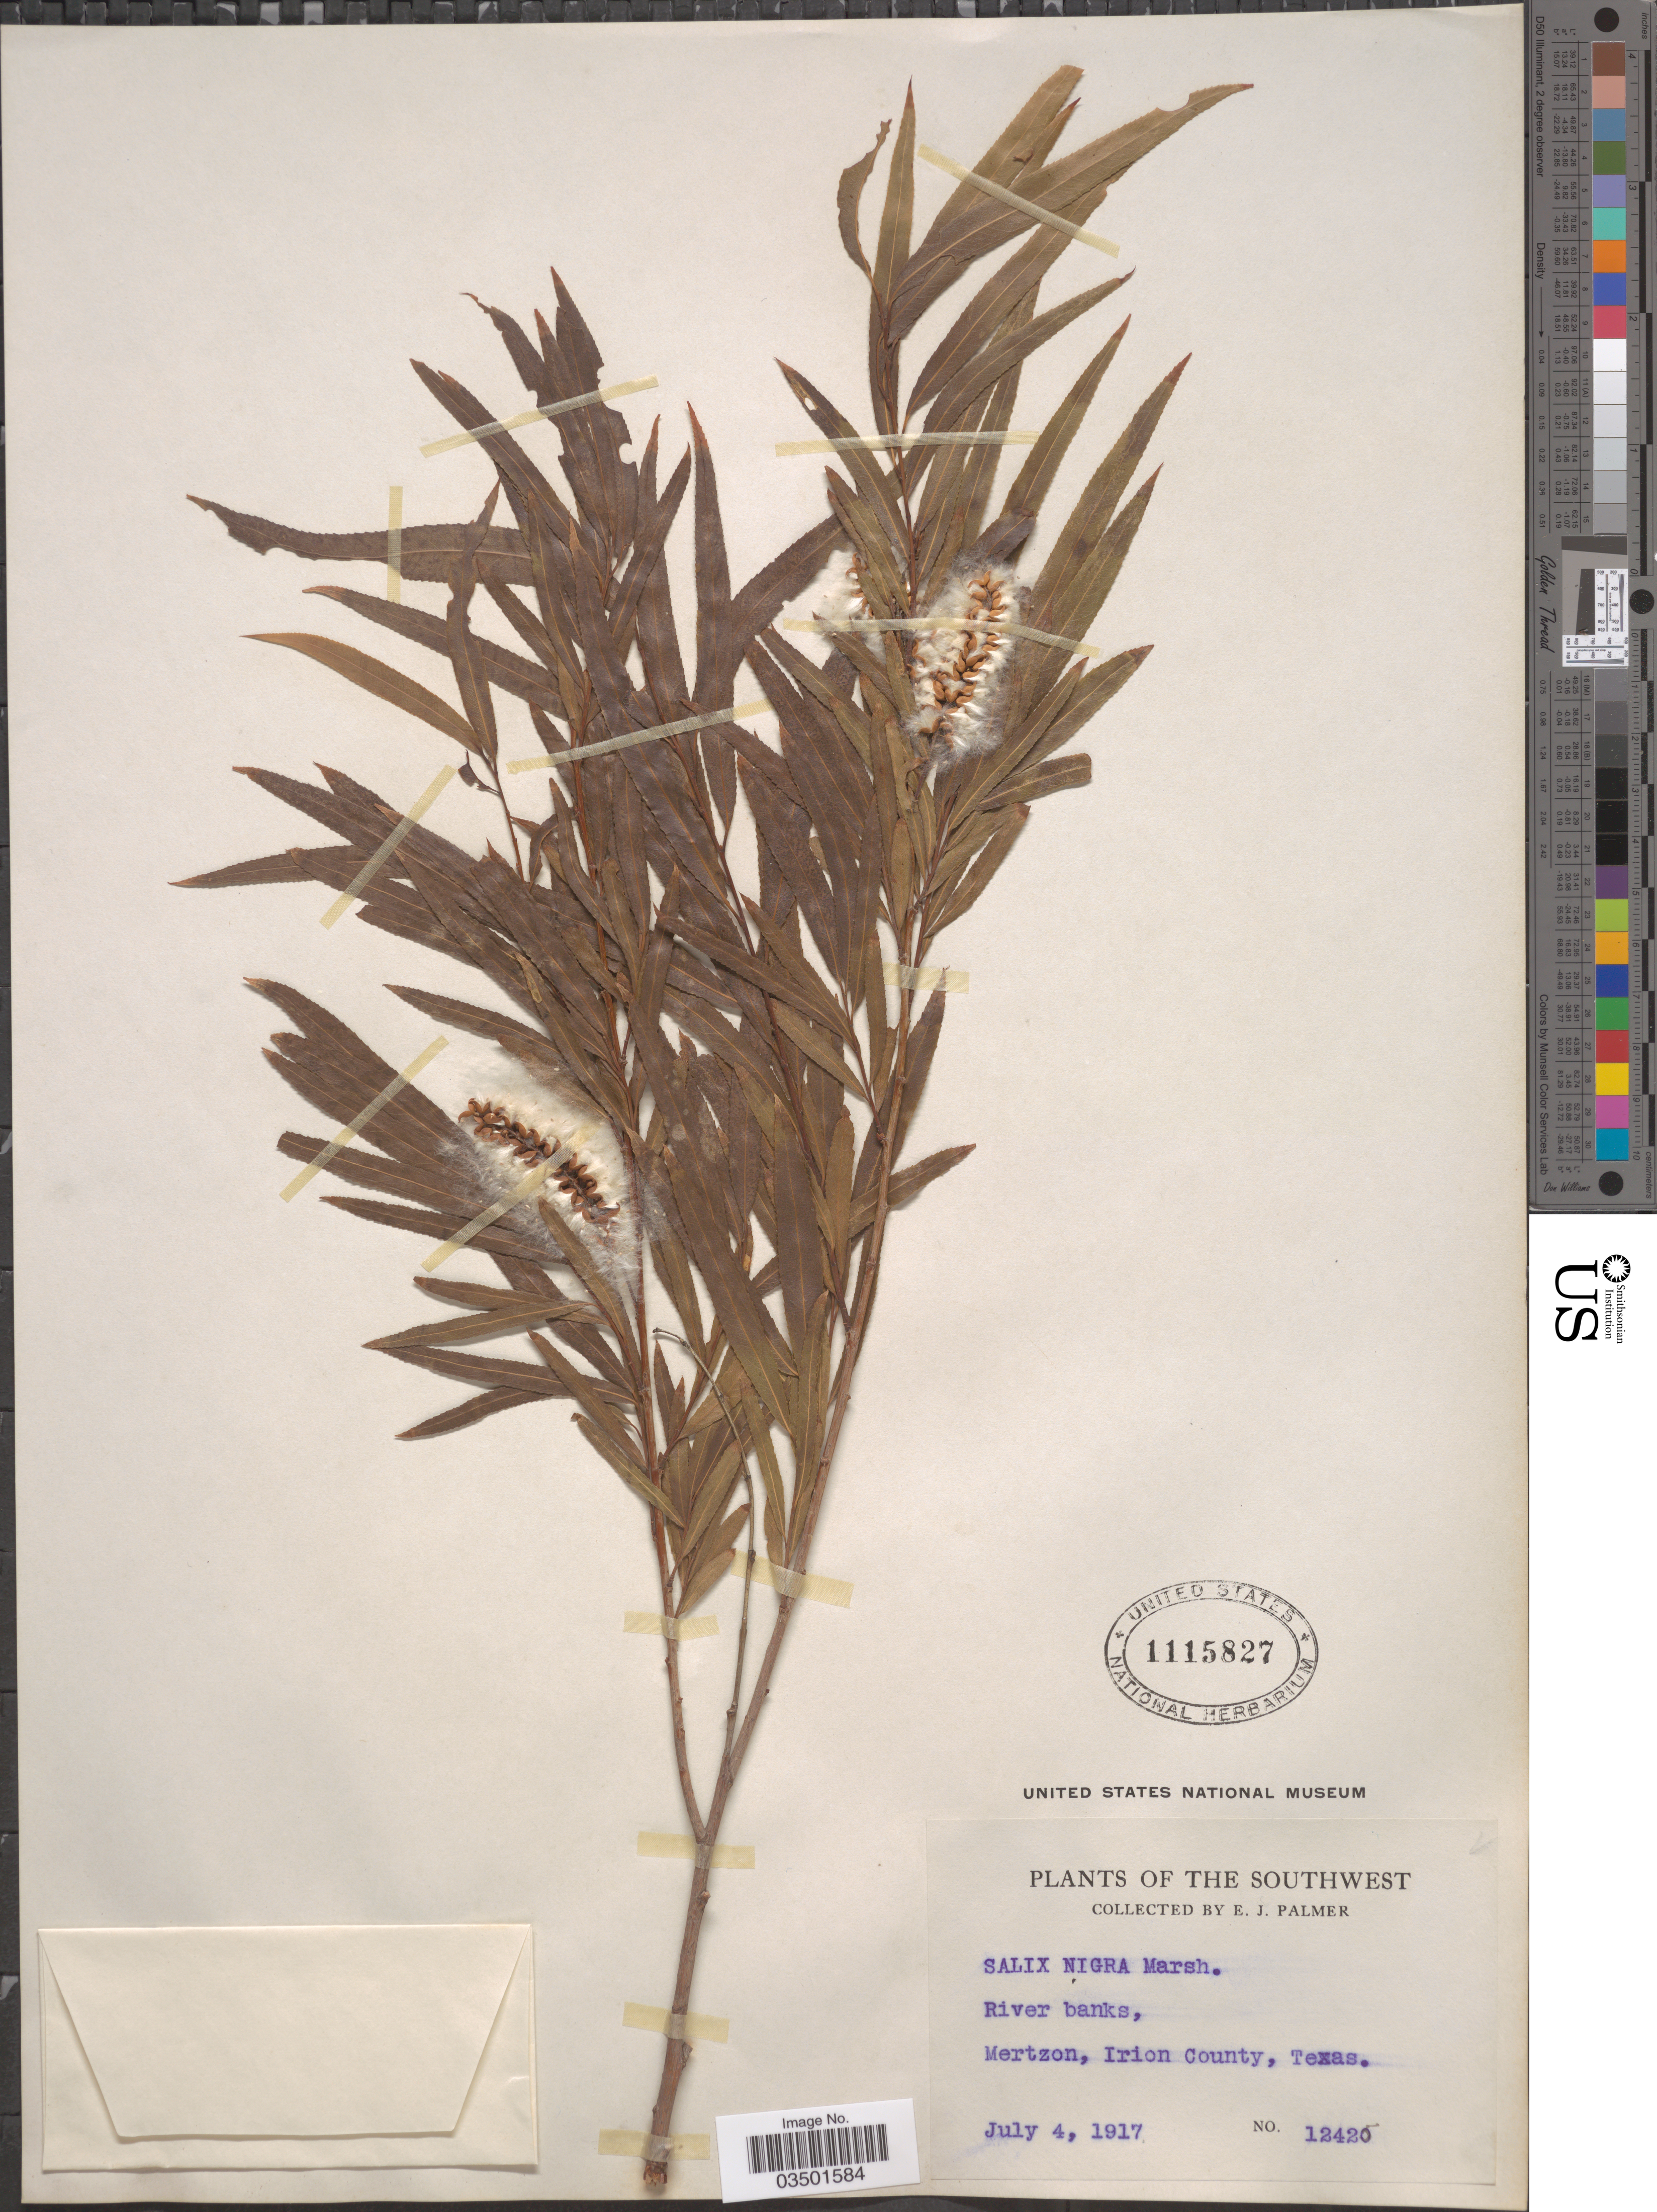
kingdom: Plantae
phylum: Tracheophyta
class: Magnoliopsida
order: Malpighiales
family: Salicaceae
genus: Salix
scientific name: Salix nigra var. lindheimeri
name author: C.K. Schneid.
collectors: E. J. Palmer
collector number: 1242!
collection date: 1917-07-04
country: United States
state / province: Texas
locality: The Southwest. Mertzon, Irion County.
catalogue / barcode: US 1115827